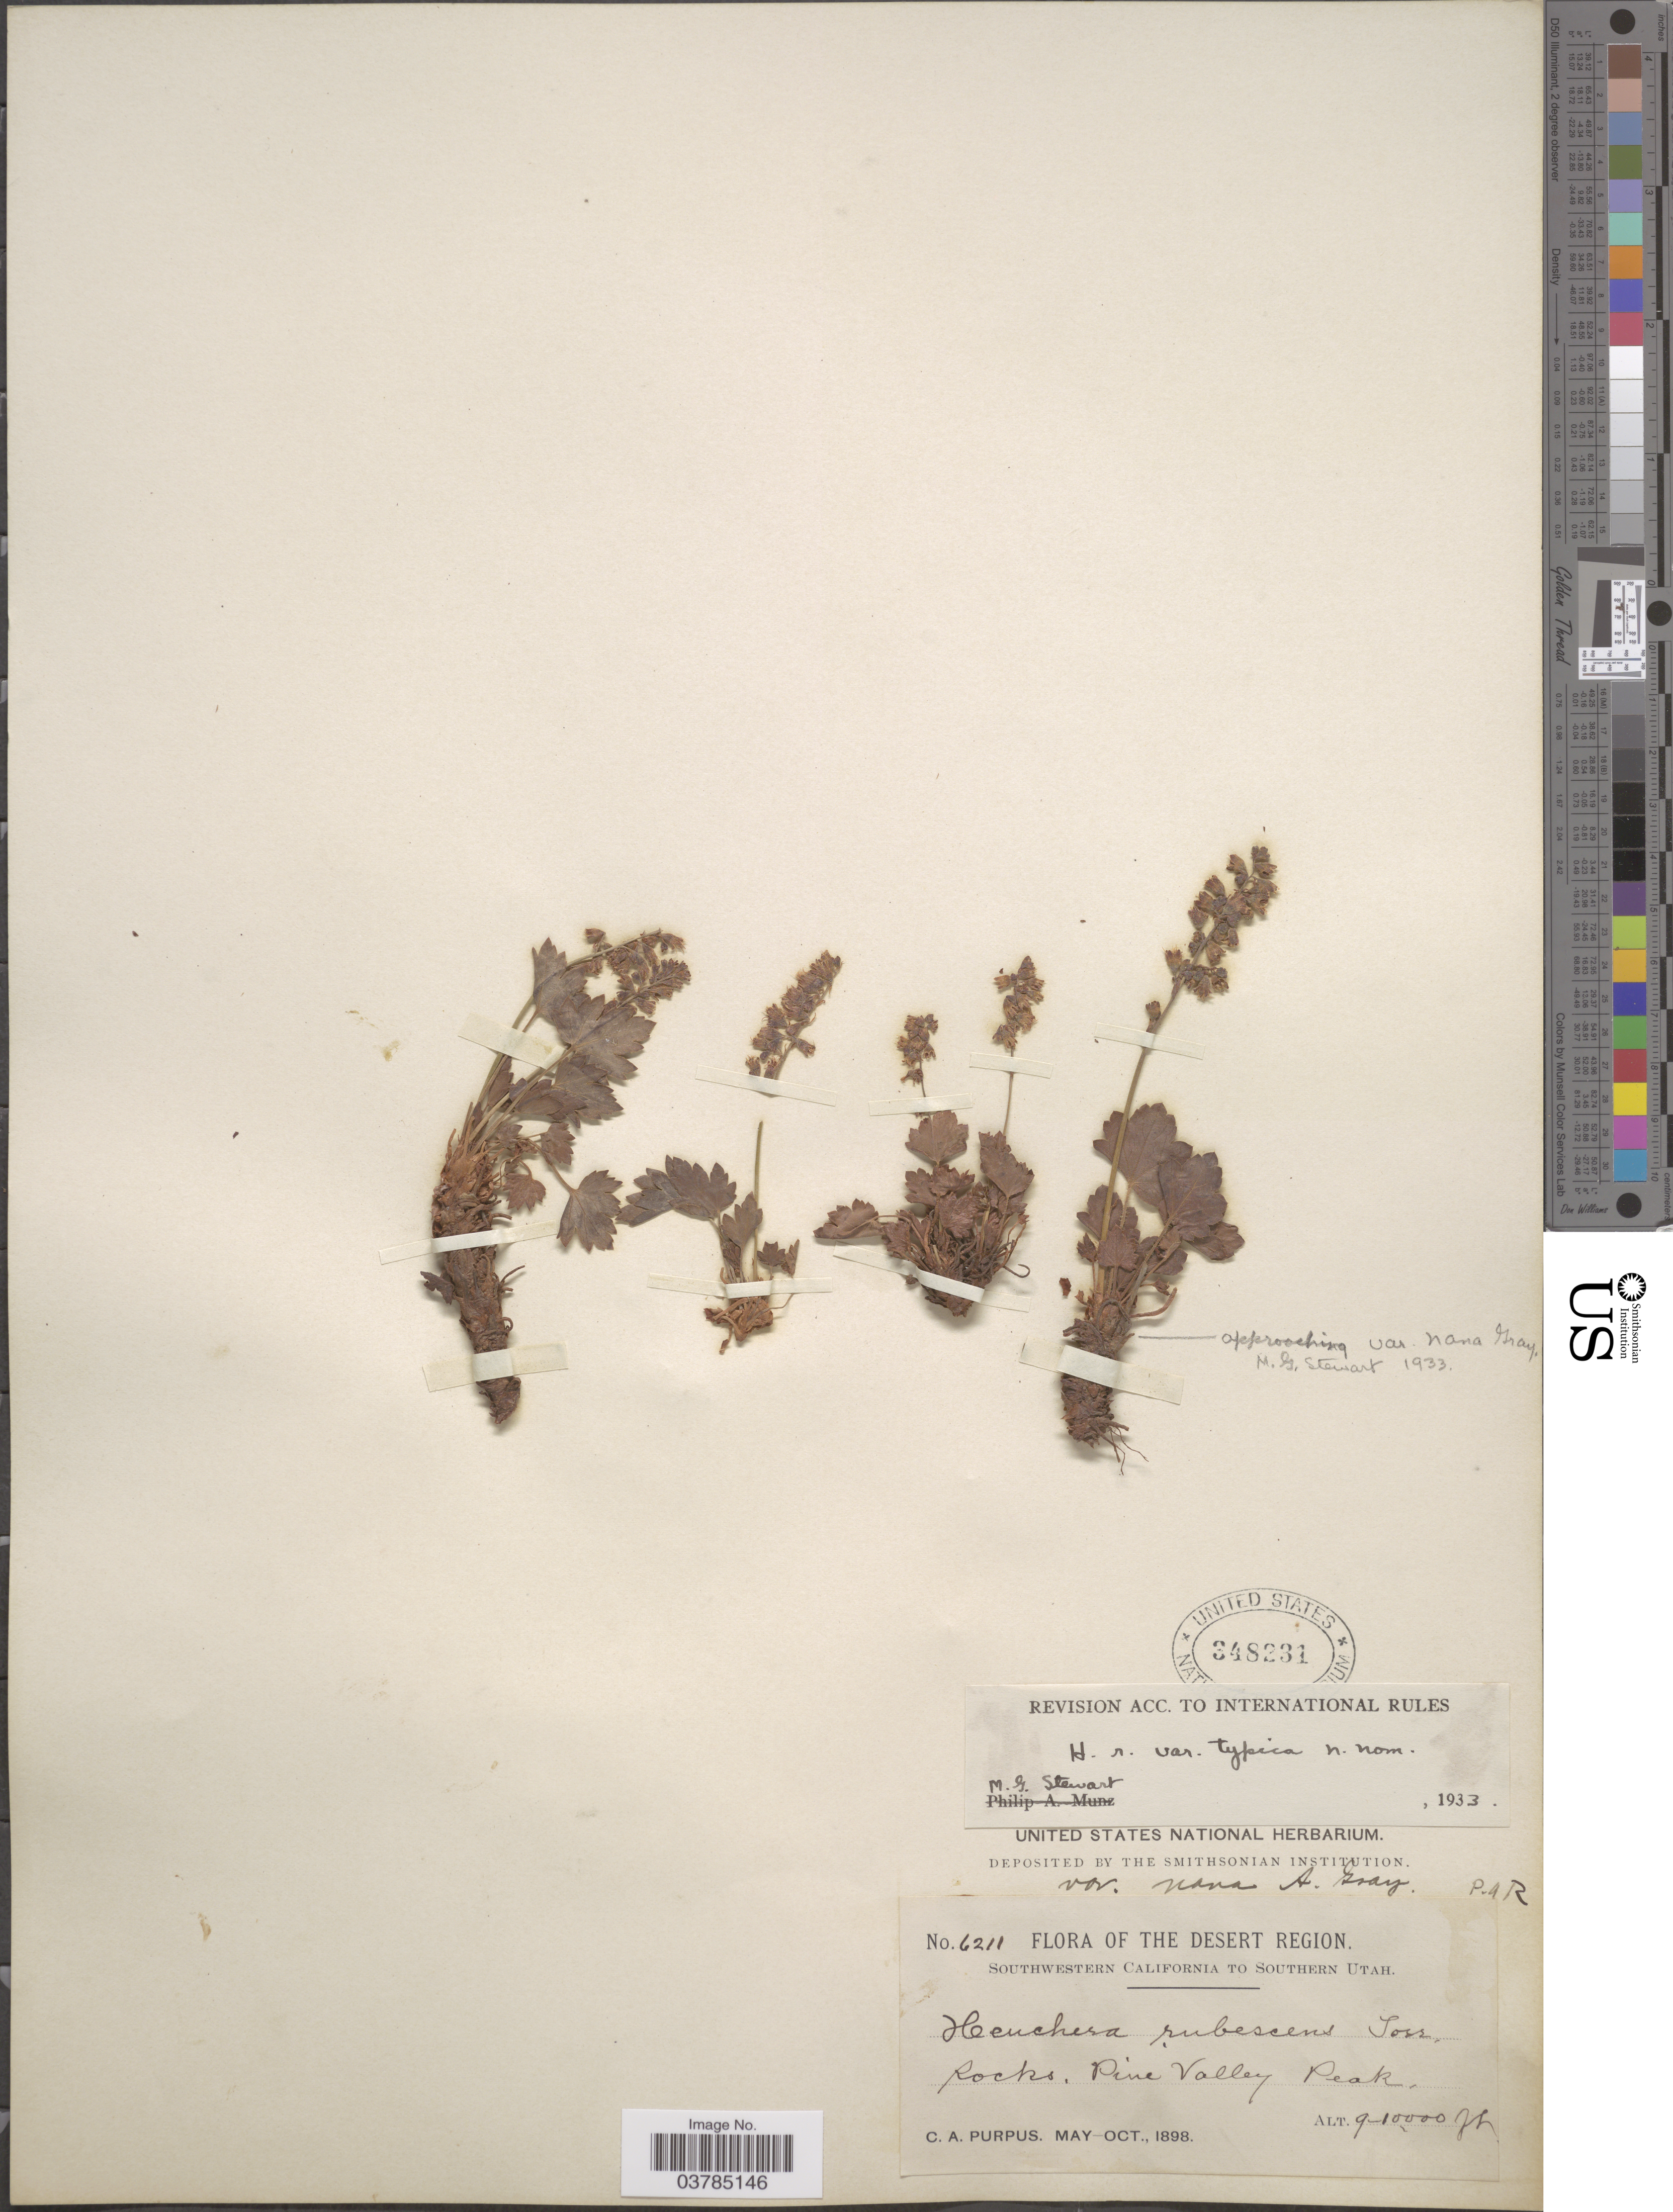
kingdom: Plantae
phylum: Tracheophyta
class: Magnoliopsida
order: Saxifragales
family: Saxifragaceae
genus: Heuchera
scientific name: Heuchera rubescens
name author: Torr.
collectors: C. A. Purpus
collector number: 6211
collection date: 1898-05/1898-10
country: United States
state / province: Utah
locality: Desert Region. Southwestern California to Southern Utah. Rocks, Pine Valley Peak.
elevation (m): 2743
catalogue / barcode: US 348231